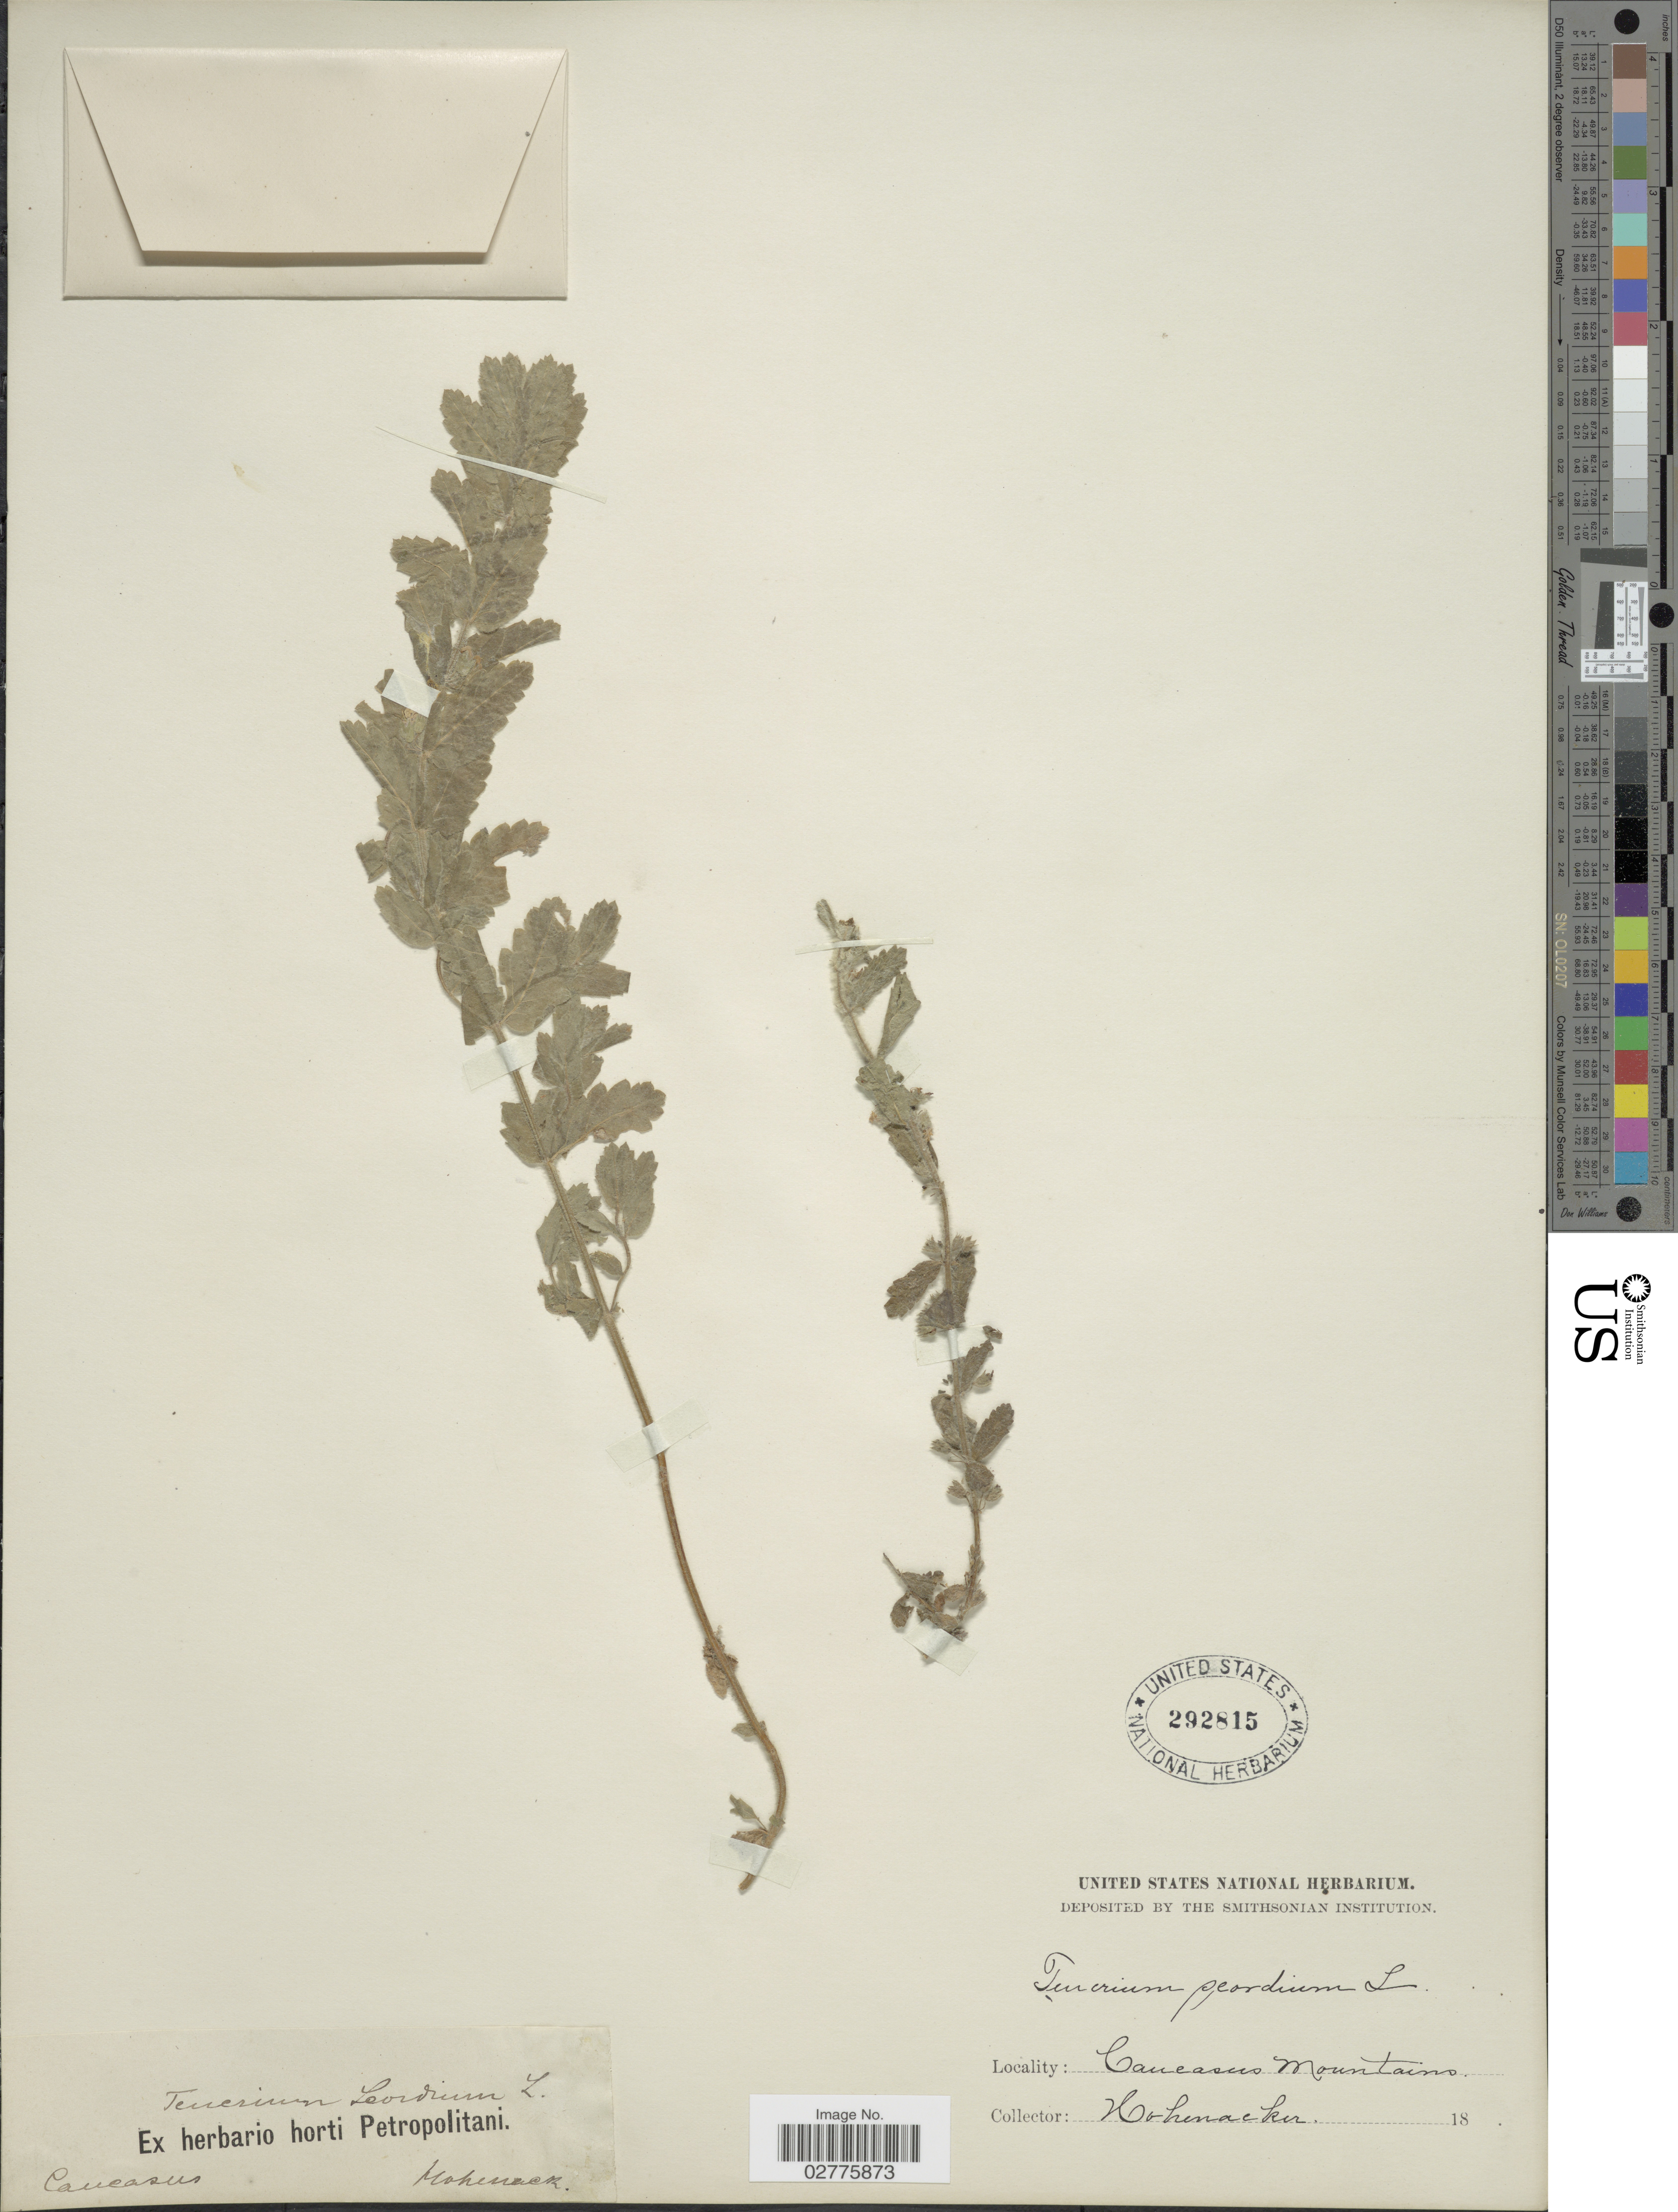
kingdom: Plantae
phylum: Tracheophyta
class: Magnoliopsida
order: Lamiales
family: Lamiaceae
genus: Teucrium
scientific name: Teucrium scordium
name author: L.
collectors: Hohenacker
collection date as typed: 18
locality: Caucasus Mountains.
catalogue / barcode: US 292815